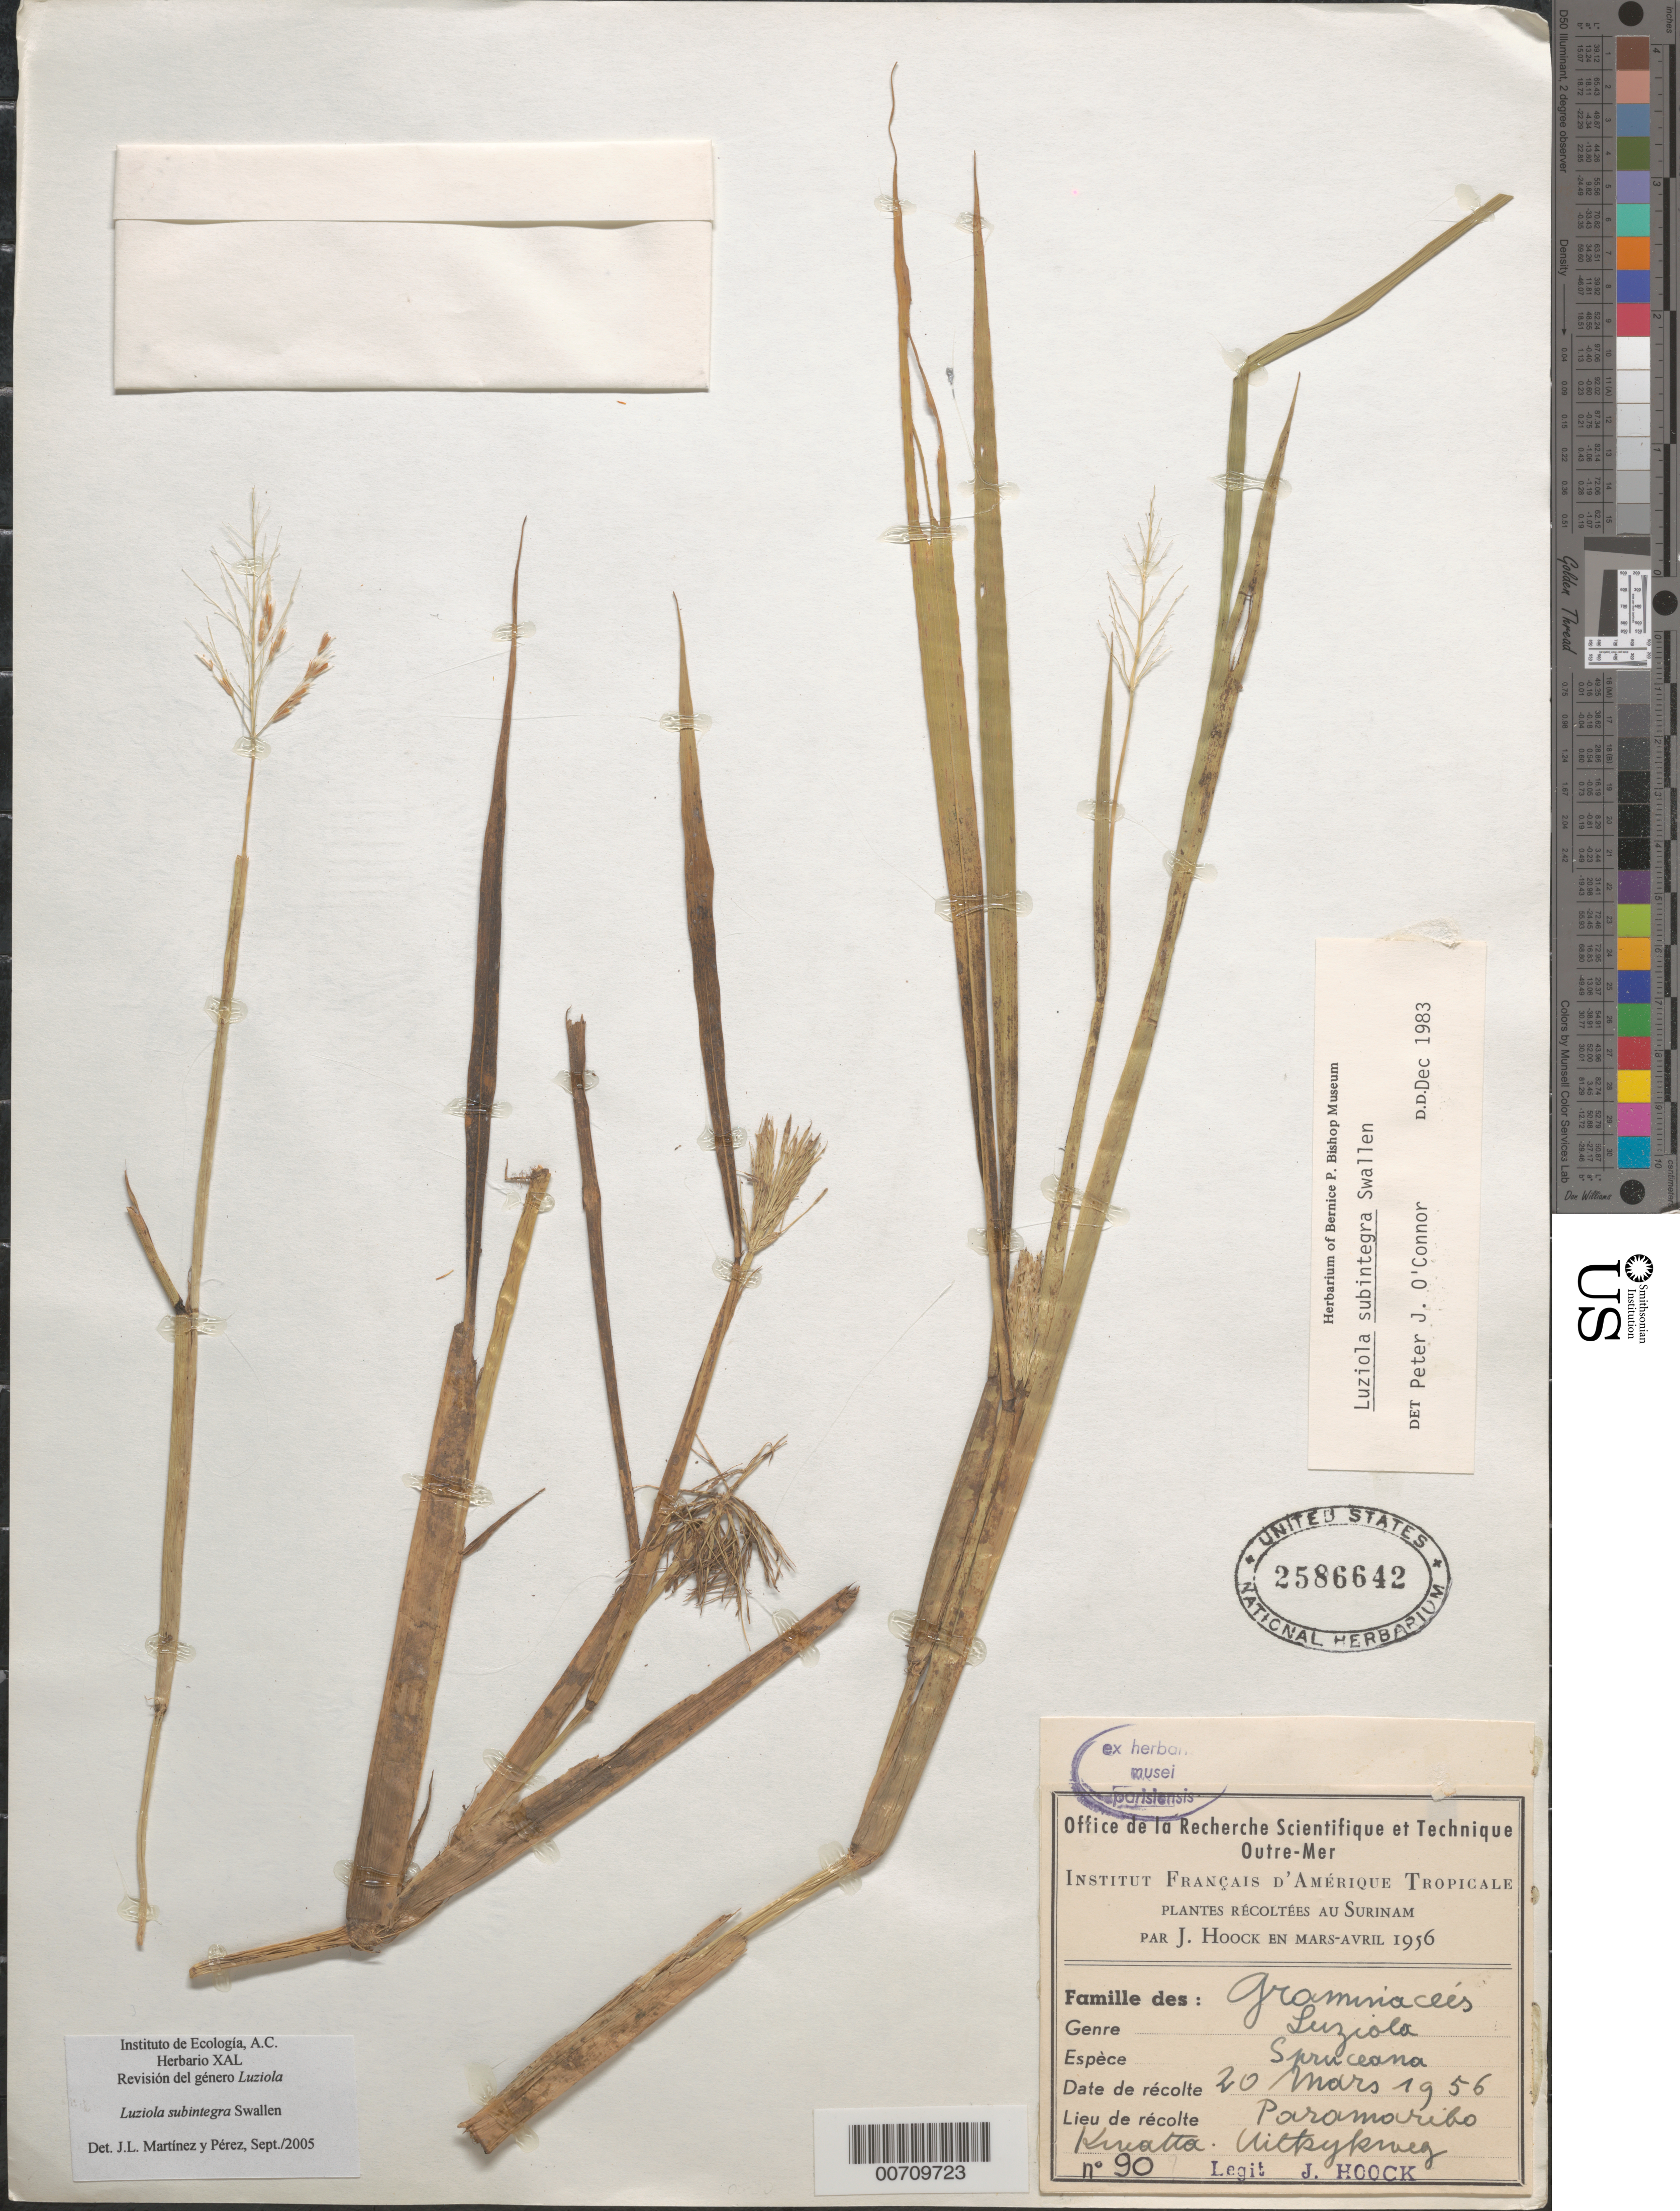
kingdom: Plantae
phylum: Tracheophyta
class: Liliopsida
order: Poales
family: Poaceae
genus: Luziola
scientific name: Luziola subintegra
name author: Swallen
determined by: O'Connor, P. J.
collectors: J. Hoock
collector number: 90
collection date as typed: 20-Mar-56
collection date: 1956-03-20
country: Suriname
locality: Paramaribo, Kwatta, Uittsykweg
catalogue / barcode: US 2586642